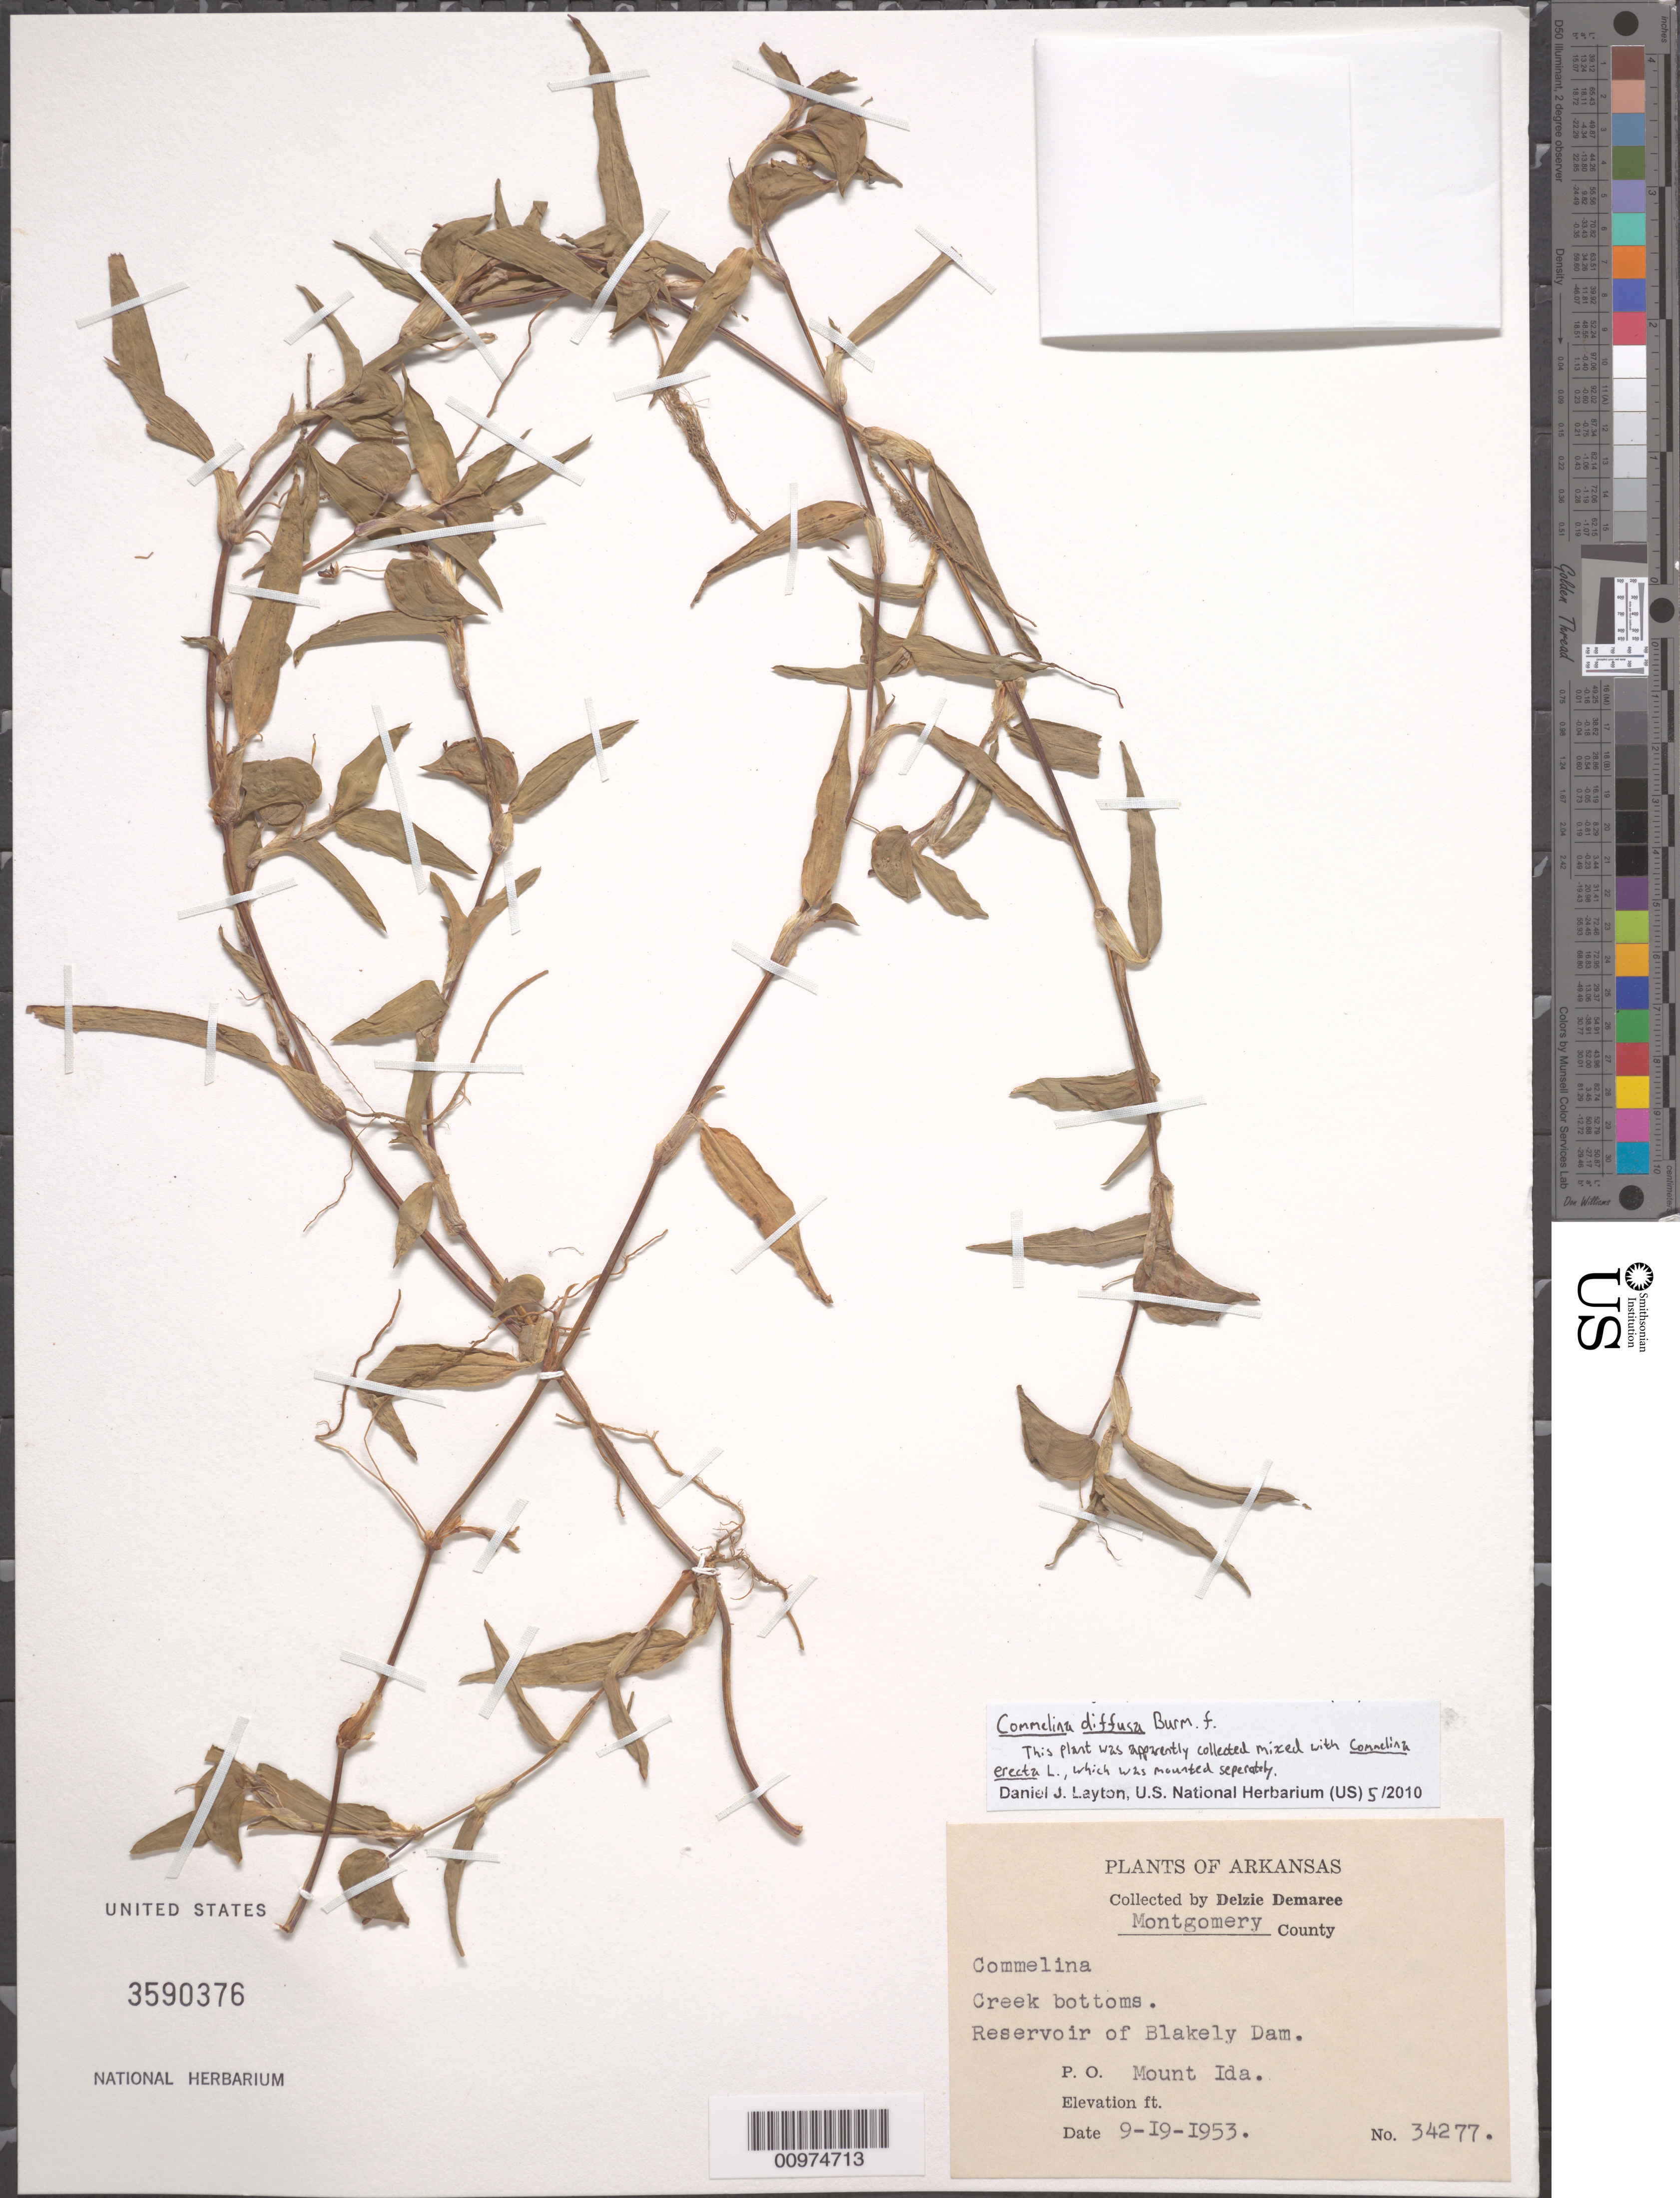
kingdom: Plantae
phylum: Tracheophyta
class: Liliopsida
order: Commelinales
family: Commelinaceae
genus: Commelina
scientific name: Commelina diffusa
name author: Burm. f.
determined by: Layton, Daniel J.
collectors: D. Demaree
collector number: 34277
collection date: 1953-09-19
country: United States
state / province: Arkansas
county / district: Montgomery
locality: Reservoir of Blakely Dam. P.O. Mount Ida.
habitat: Creek bottoms.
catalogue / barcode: US 3590376